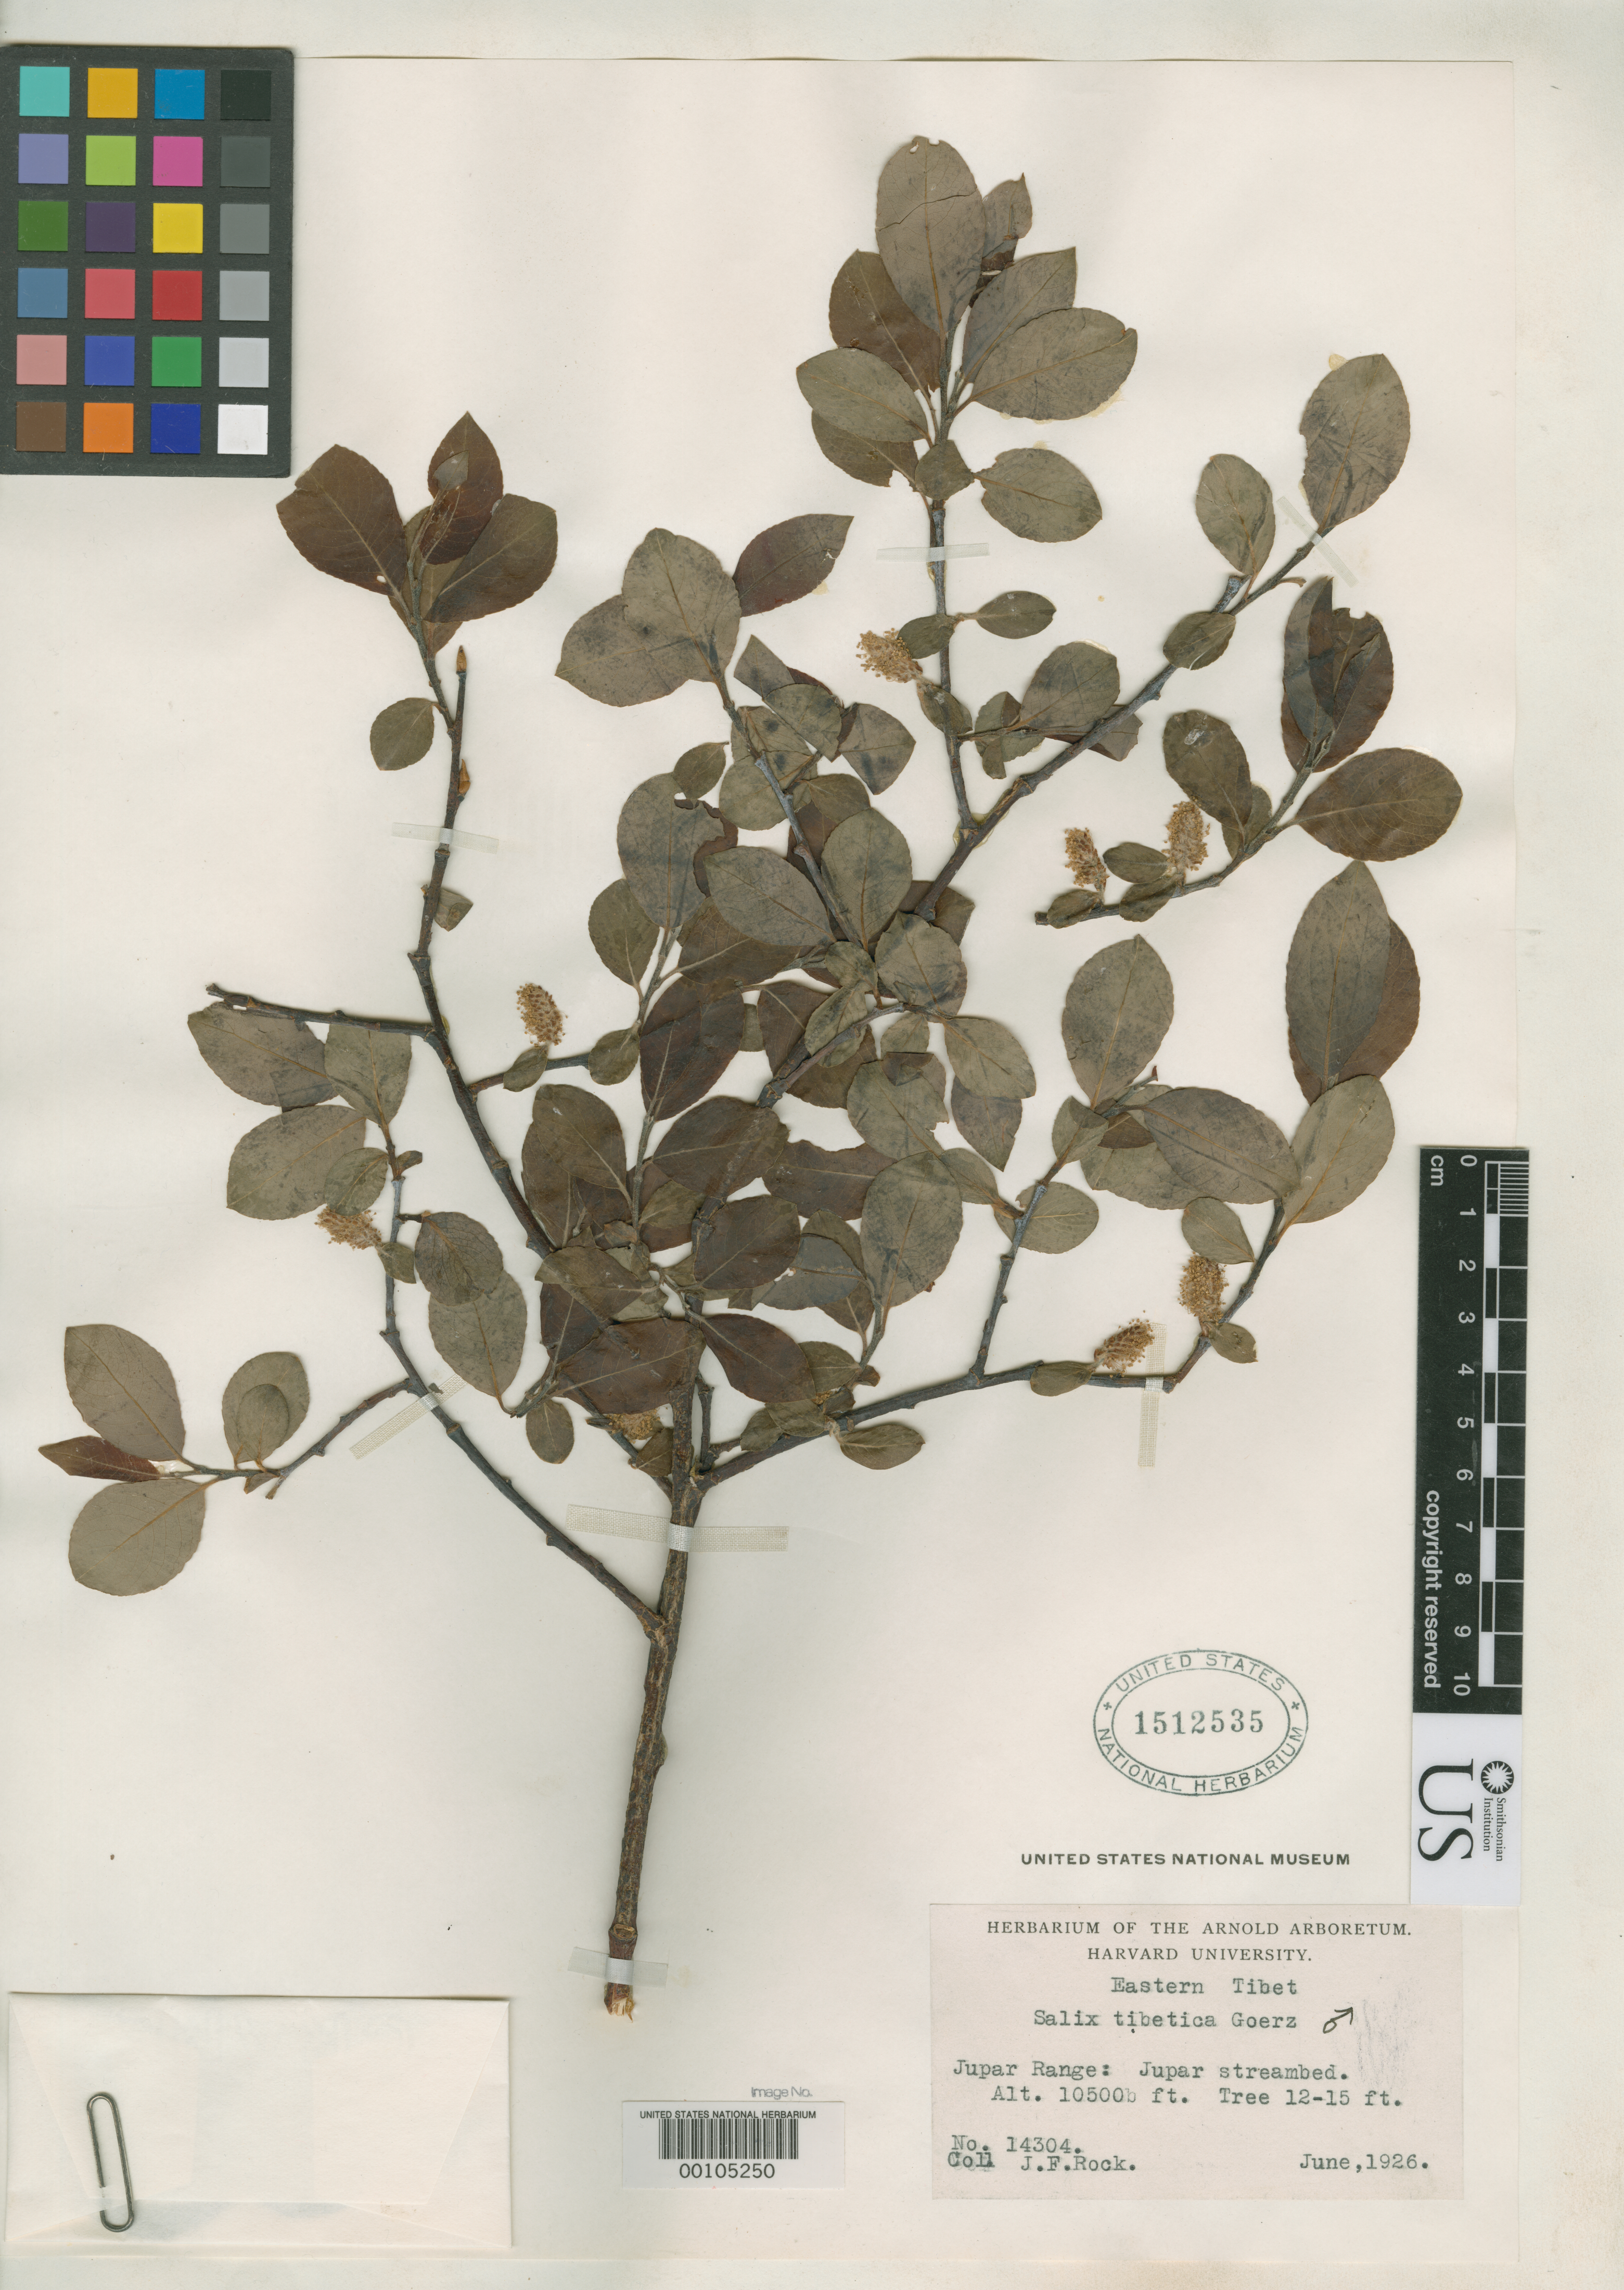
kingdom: Plantae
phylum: Tracheophyta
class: Magnoliopsida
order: Malpighiales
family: Salicaceae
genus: Salix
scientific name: Salix tibetica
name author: Goerz in Rehder & Kobuski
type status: Isosyntype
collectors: J. F. Rock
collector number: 14304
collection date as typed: Jun 1926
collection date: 1926-06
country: China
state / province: Xizang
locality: Jupar Valley.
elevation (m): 3150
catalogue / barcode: US 1512535